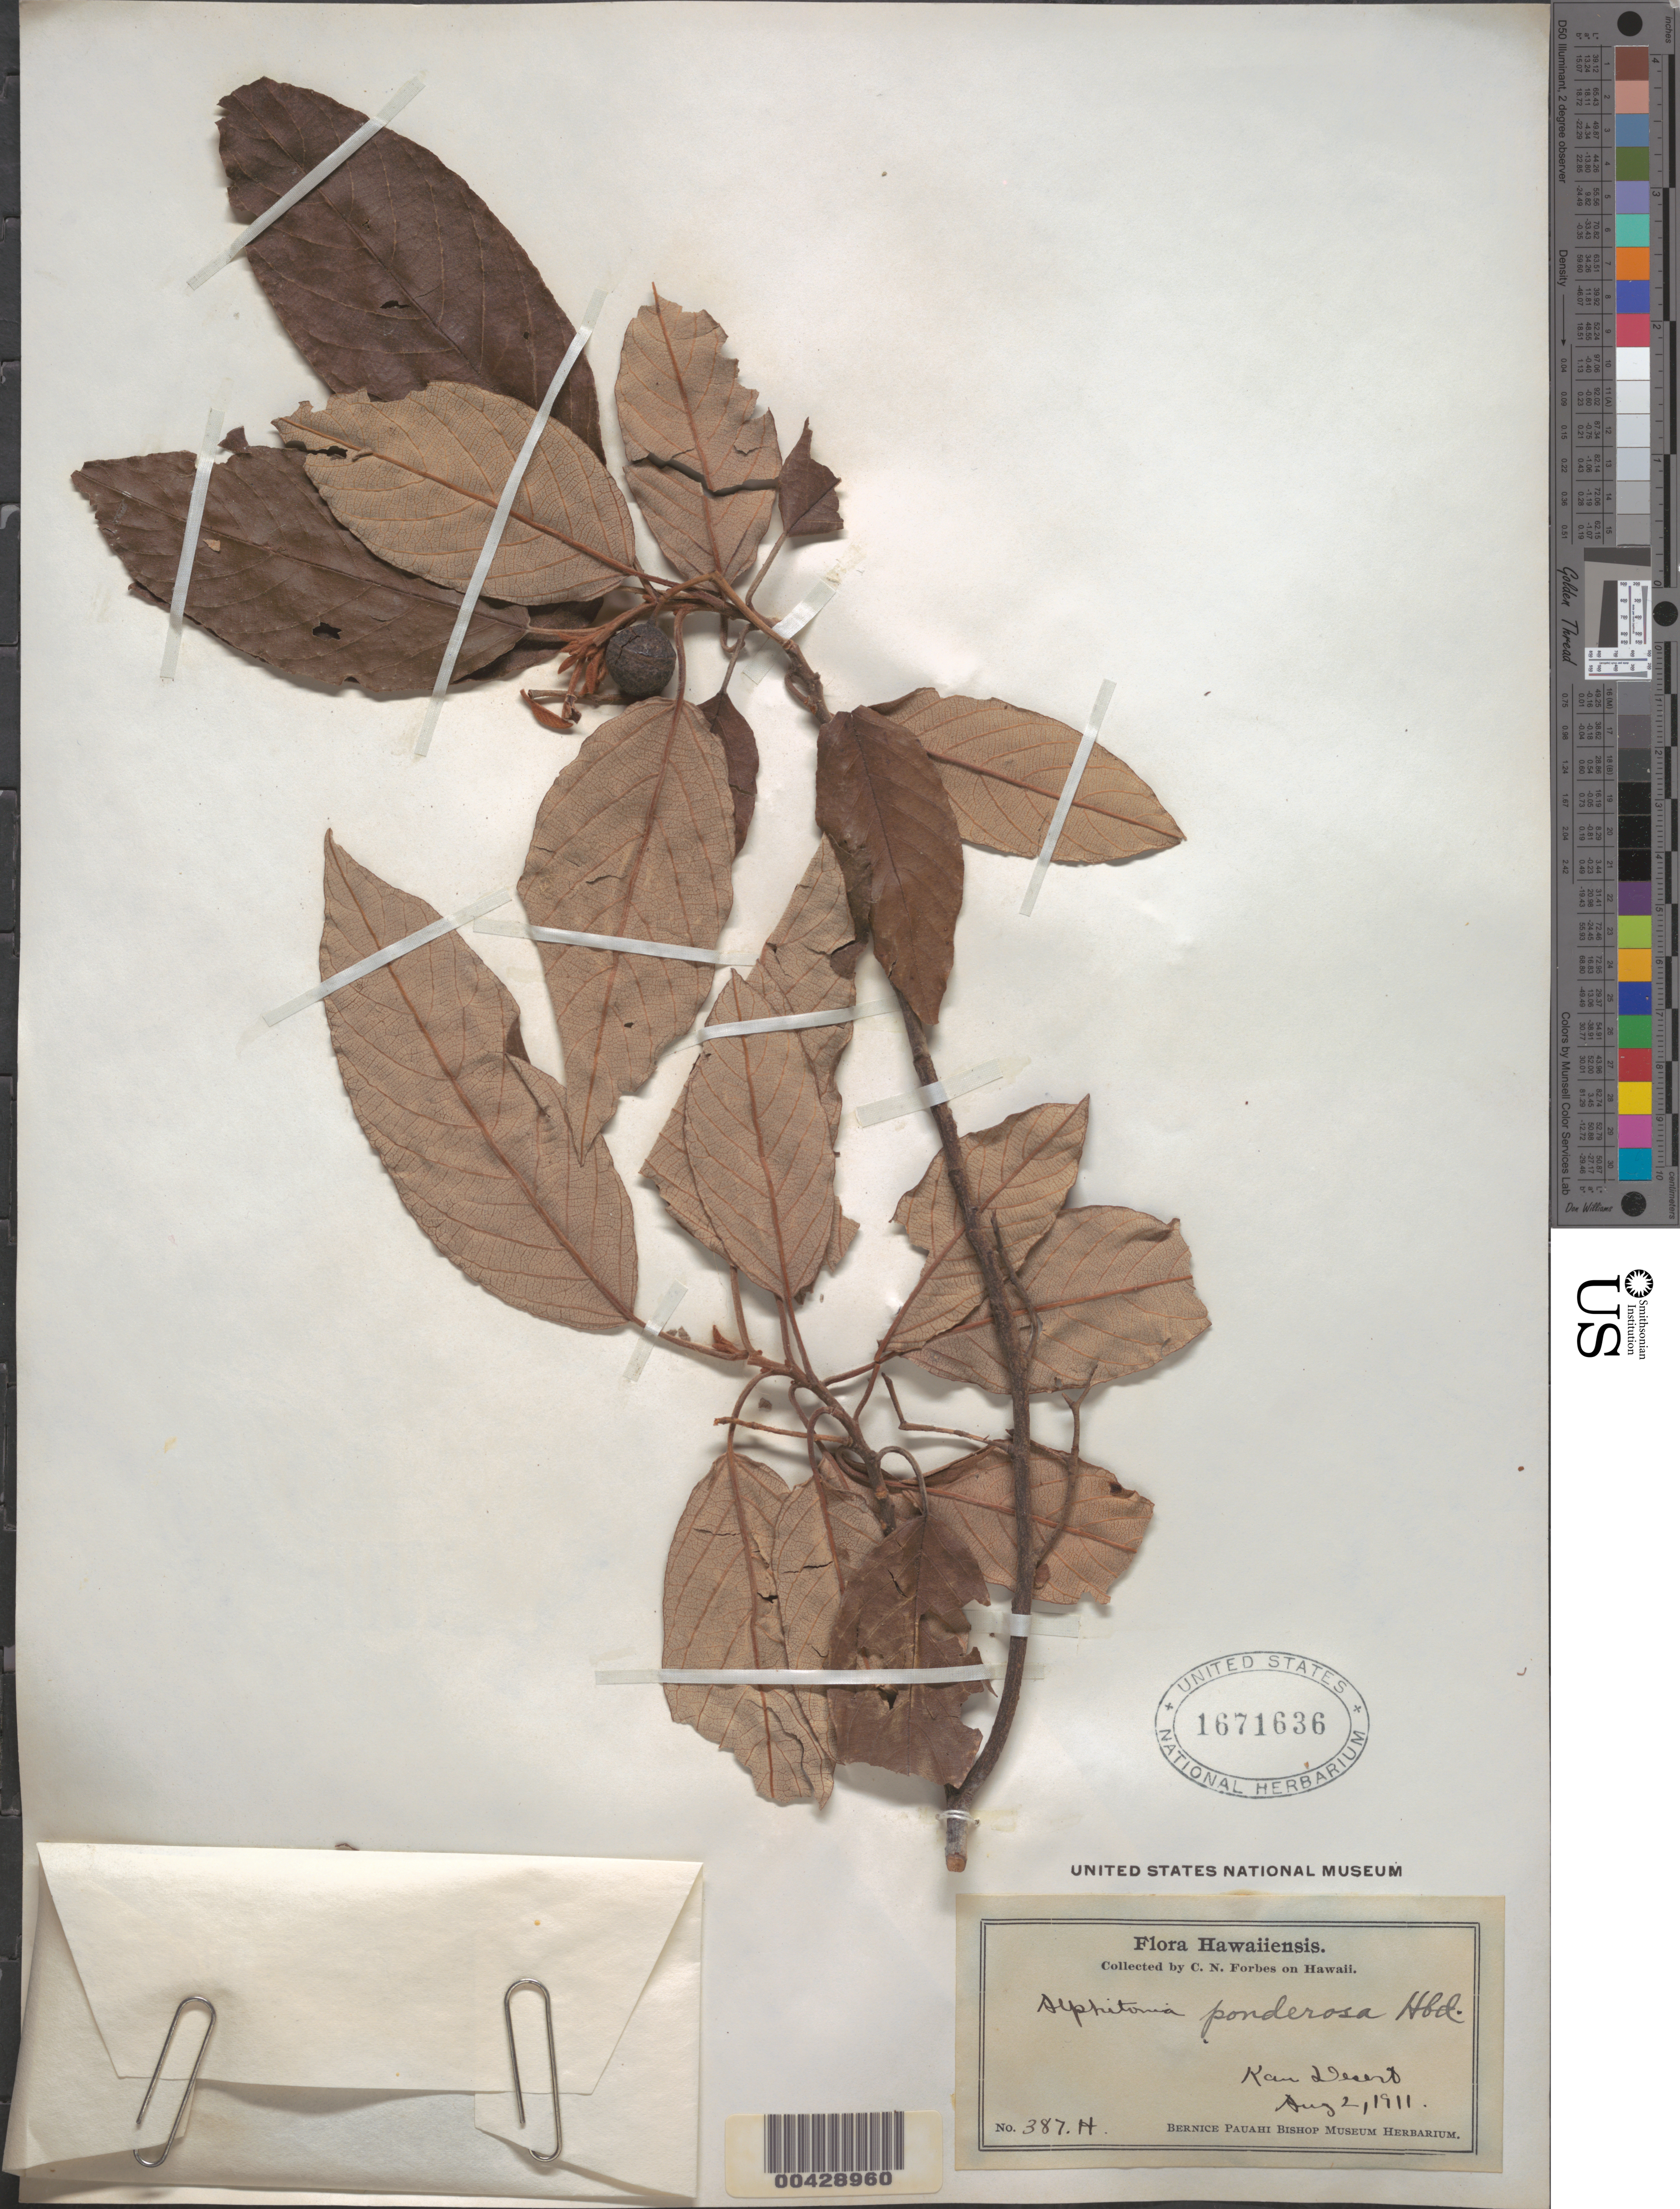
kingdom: Plantae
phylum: Tracheophyta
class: Magnoliopsida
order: Rosales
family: Rhamnaceae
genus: Alphitonia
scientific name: Alphitonia ponderosa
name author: Hillebr.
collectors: C. N. Forbes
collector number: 387.H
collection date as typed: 2 Aug 1911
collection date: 1911-08-02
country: United States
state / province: Hawaii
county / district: Hawaii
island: Hawaii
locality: Kau Desert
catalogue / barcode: US 1671636